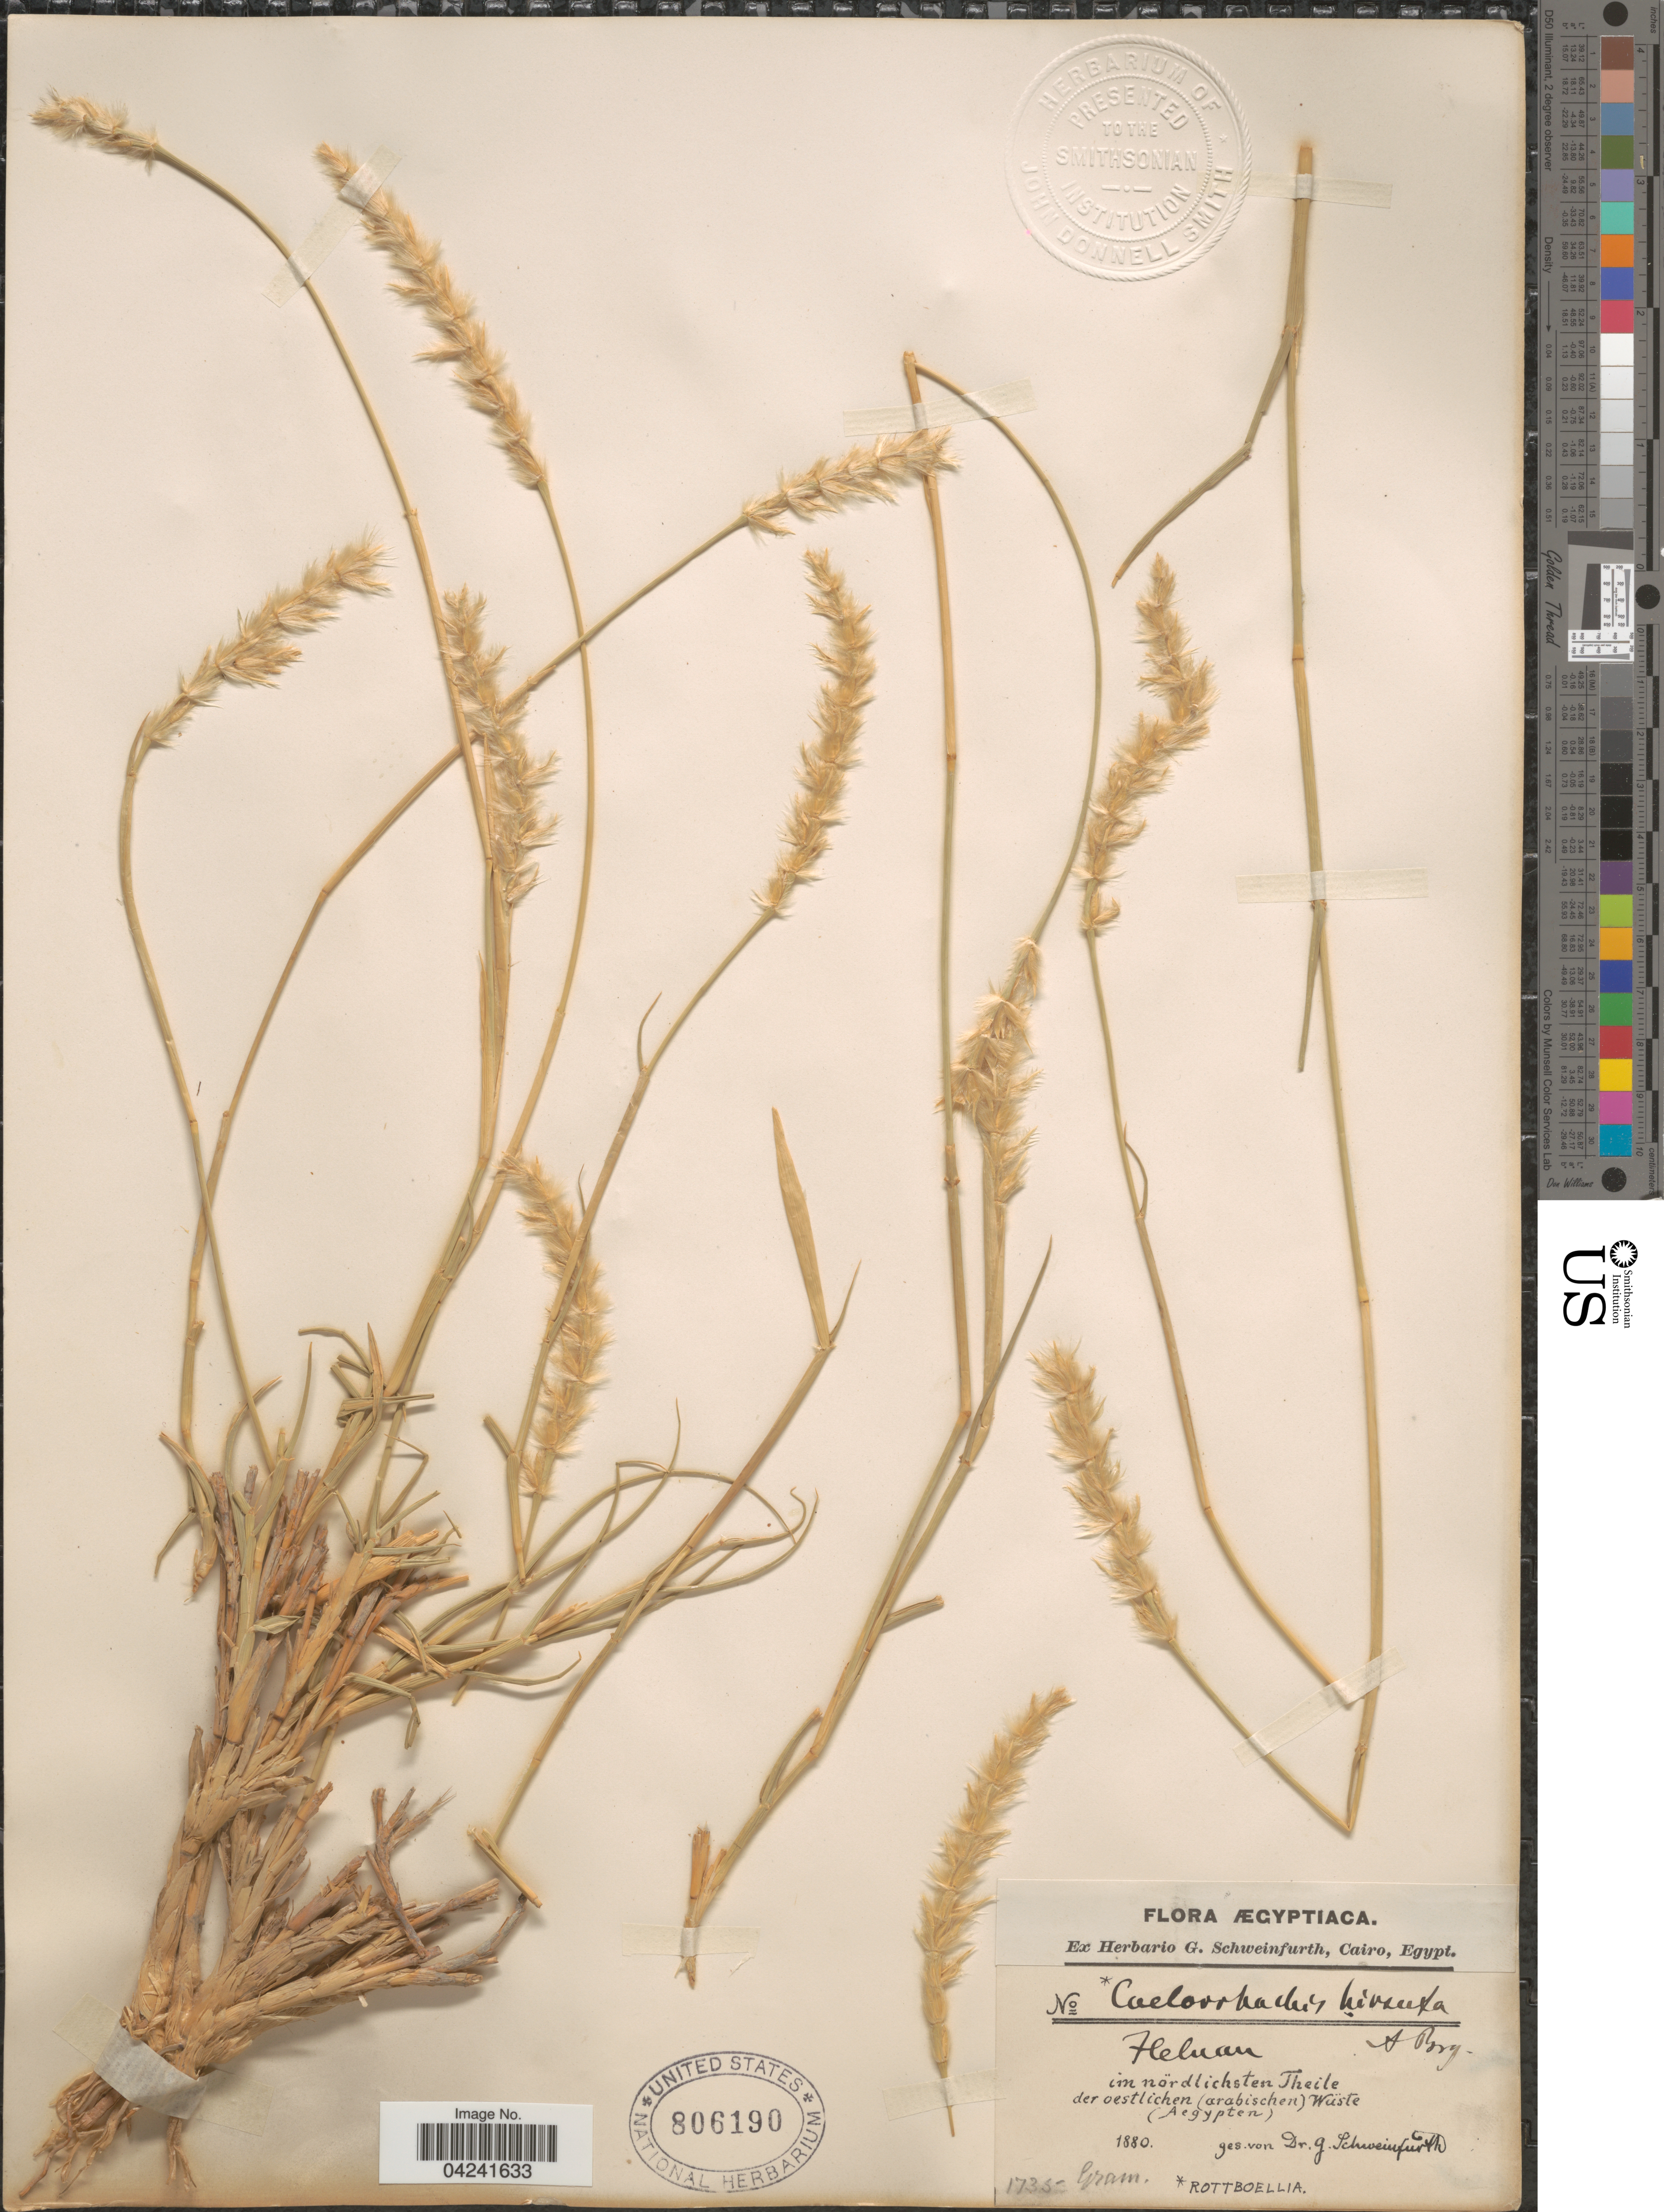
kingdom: Plantae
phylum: Tracheophyta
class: Liliopsida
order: Poales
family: Poaceae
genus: Lasiurus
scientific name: Lasiurus scindicus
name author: Henr.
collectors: G. A. Schweinfurth (herbarium)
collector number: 1735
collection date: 1880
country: Egypt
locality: Ægyptiaca. Im nördlichsten Theile der oestlichen (arabischen) Wüste (Aegypten).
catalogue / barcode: US 806190